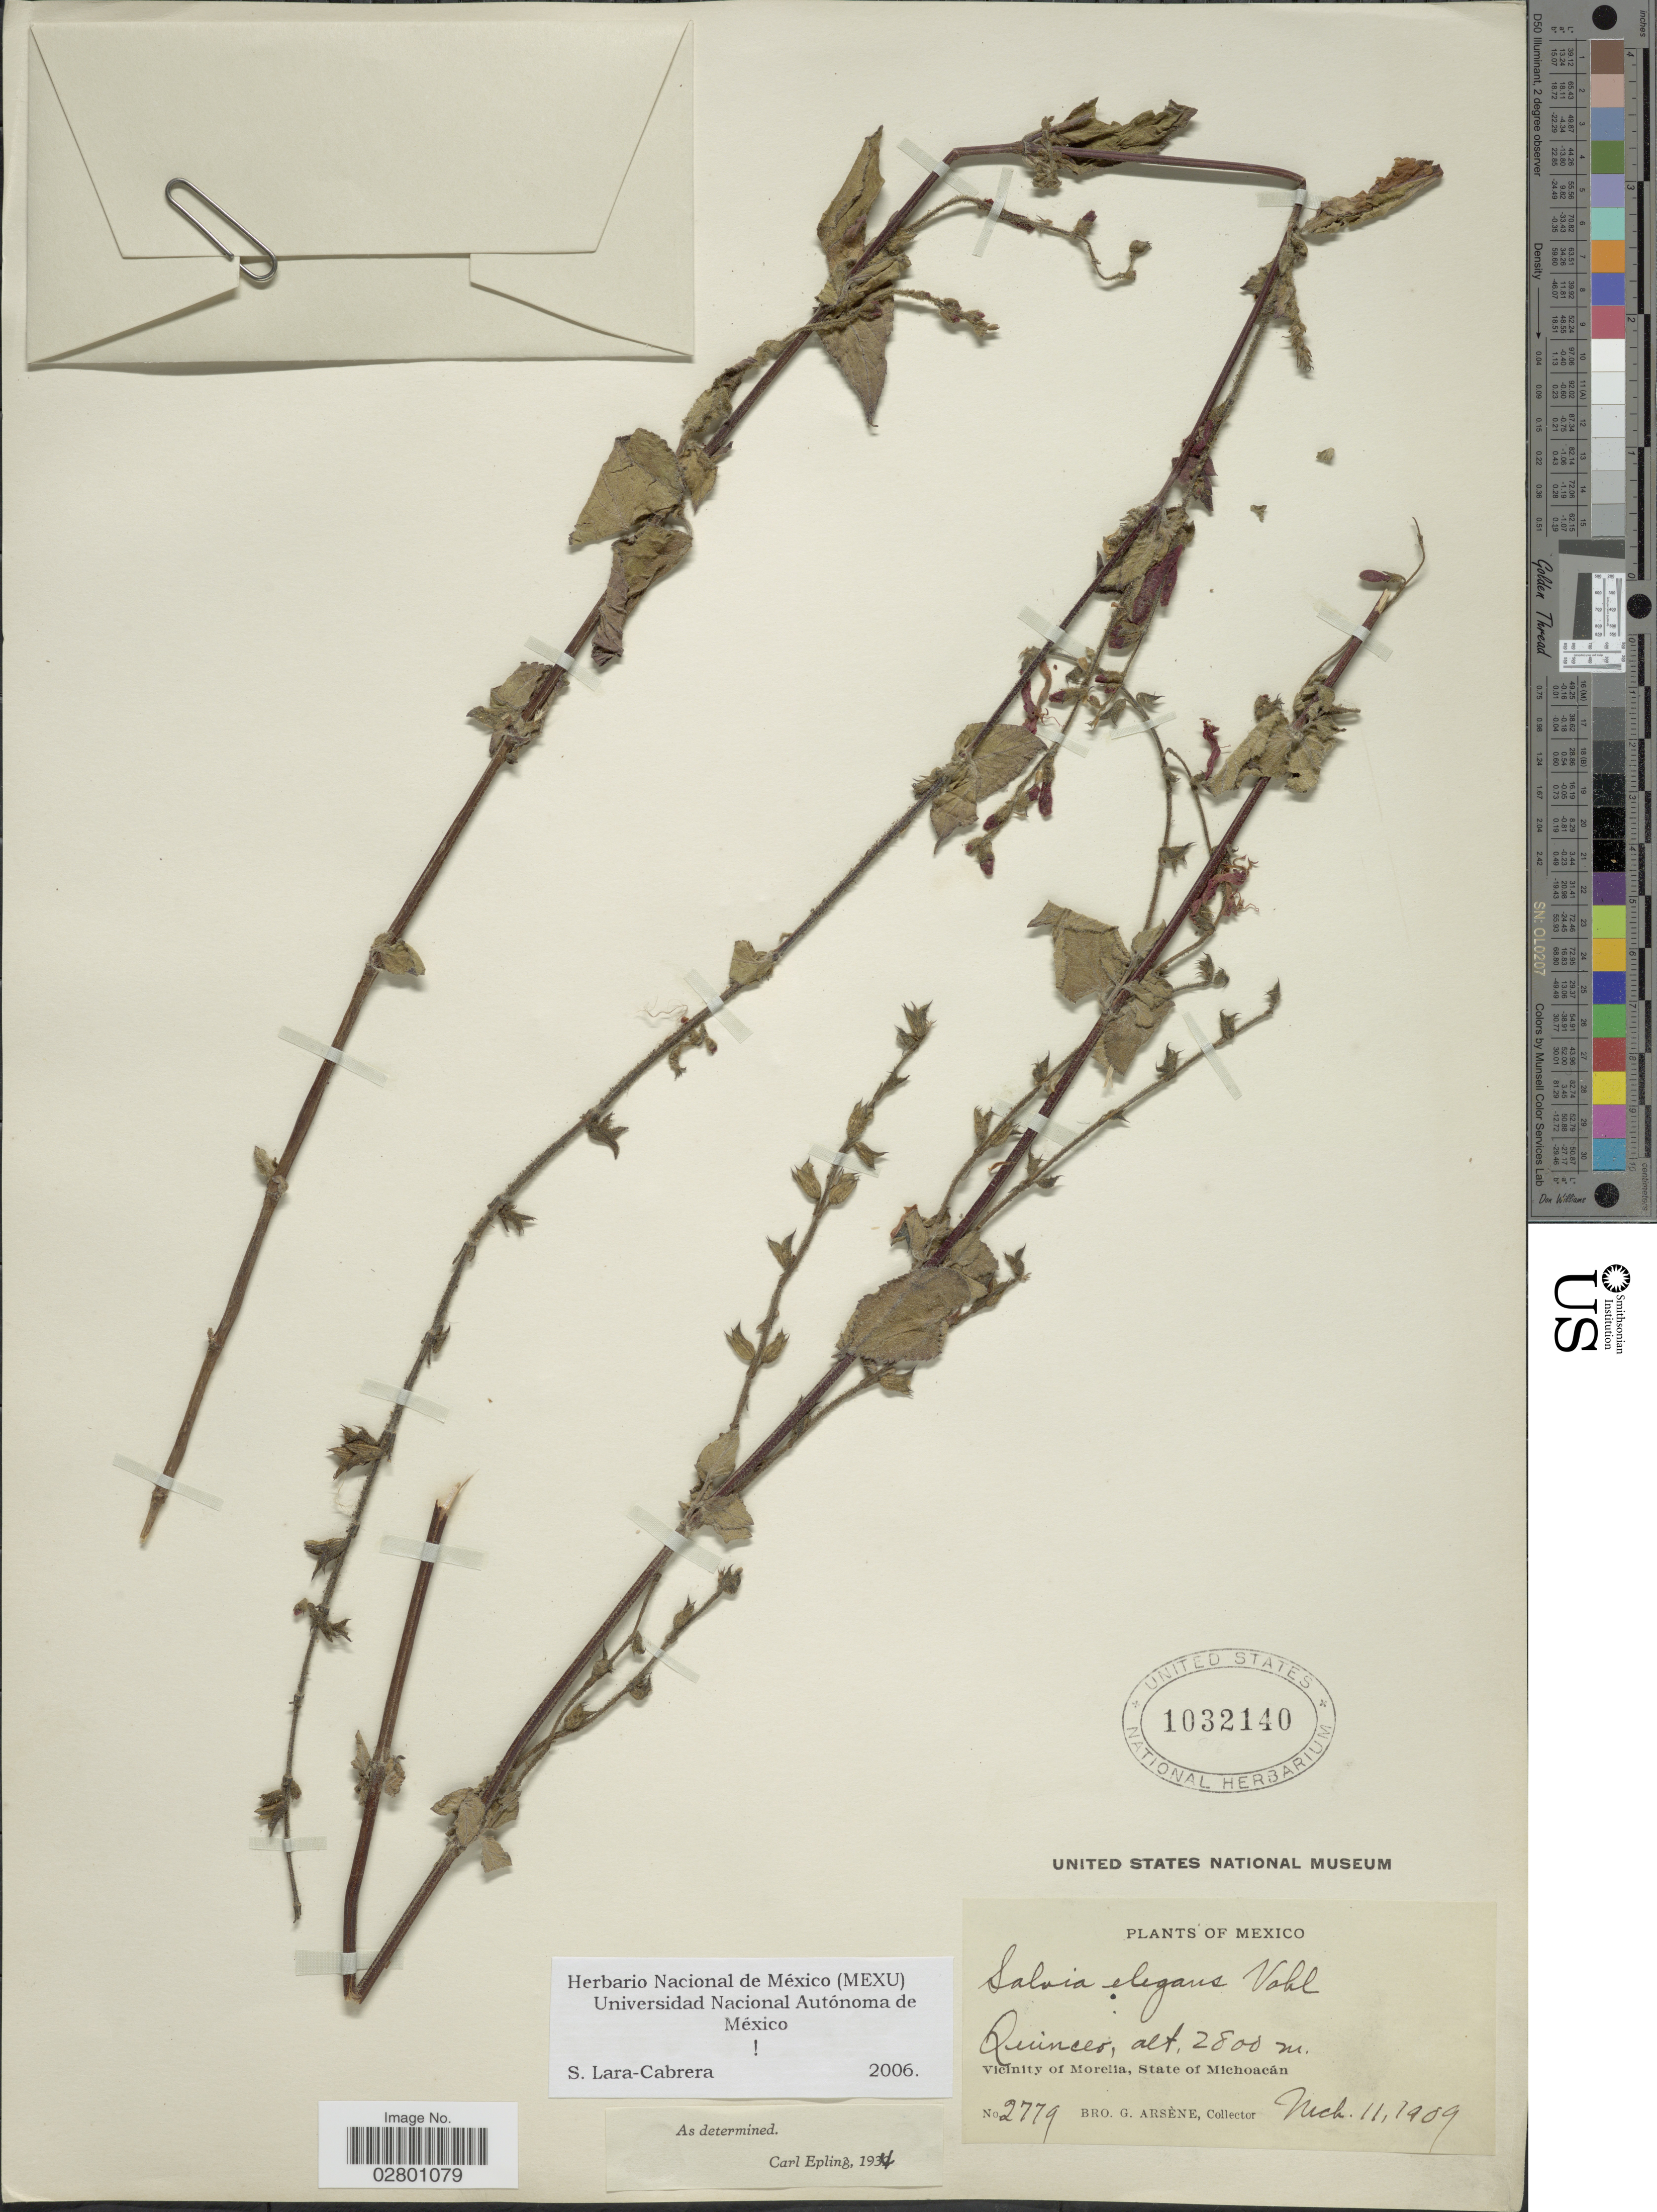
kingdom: Plantae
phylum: Tracheophyta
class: Magnoliopsida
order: Lamiales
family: Lamiaceae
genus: Salvia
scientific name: Salvia elegans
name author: Vahl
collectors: Bro. G. Arsène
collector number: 2779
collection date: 1909-03-11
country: Mexico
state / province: Michoacán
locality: Quinces, Vicinity of Morelia.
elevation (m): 2800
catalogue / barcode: US 1032140